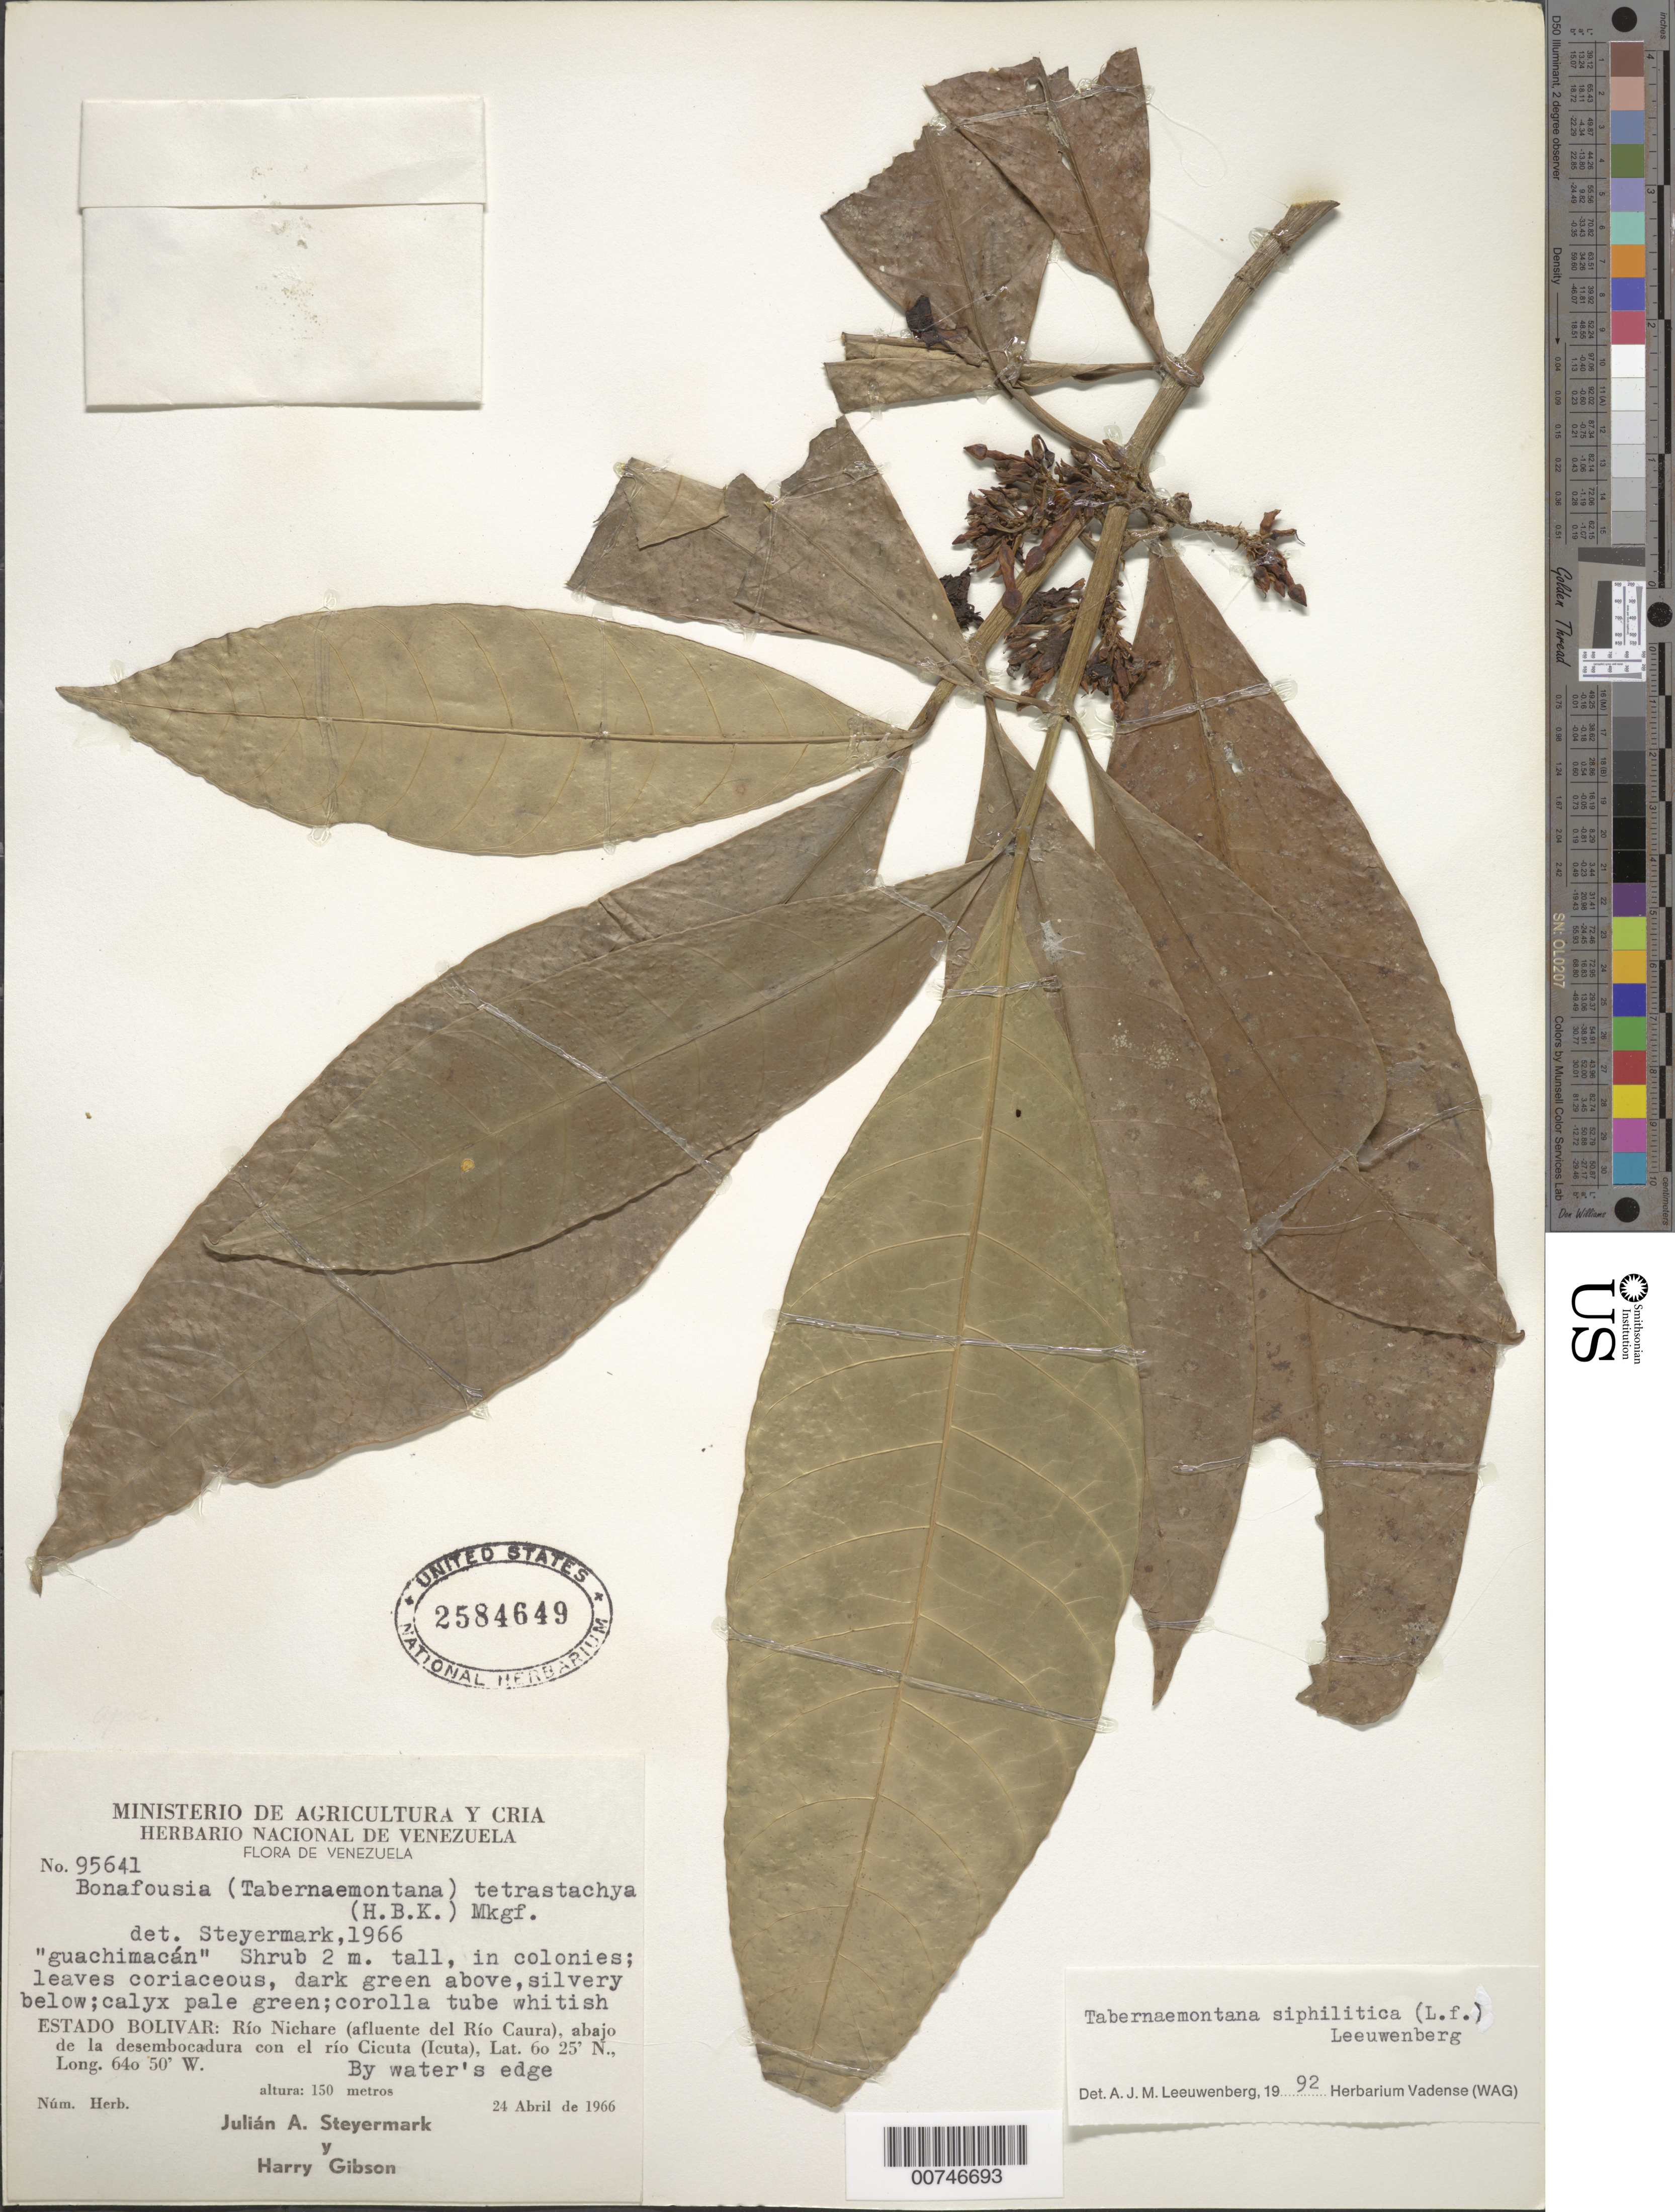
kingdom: Plantae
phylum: Tracheophyta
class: Magnoliopsida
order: Gentianales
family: Apocynaceae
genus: Tabernaemontana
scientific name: Tabernaemontana siphilitica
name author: (L. f.) Leeuwenb.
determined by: Leeuwenberg, A. J. M.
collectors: J. Steyermark & H. Gibson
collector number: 95641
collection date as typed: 24-Apr-66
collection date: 1966-04-24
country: Venezuela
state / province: Bolívar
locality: Río Nichare y Río Cicuta (Icuta) (afl del Río Caura), desembocadura de los ríos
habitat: Waters edge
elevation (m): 150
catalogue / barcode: US 2584649